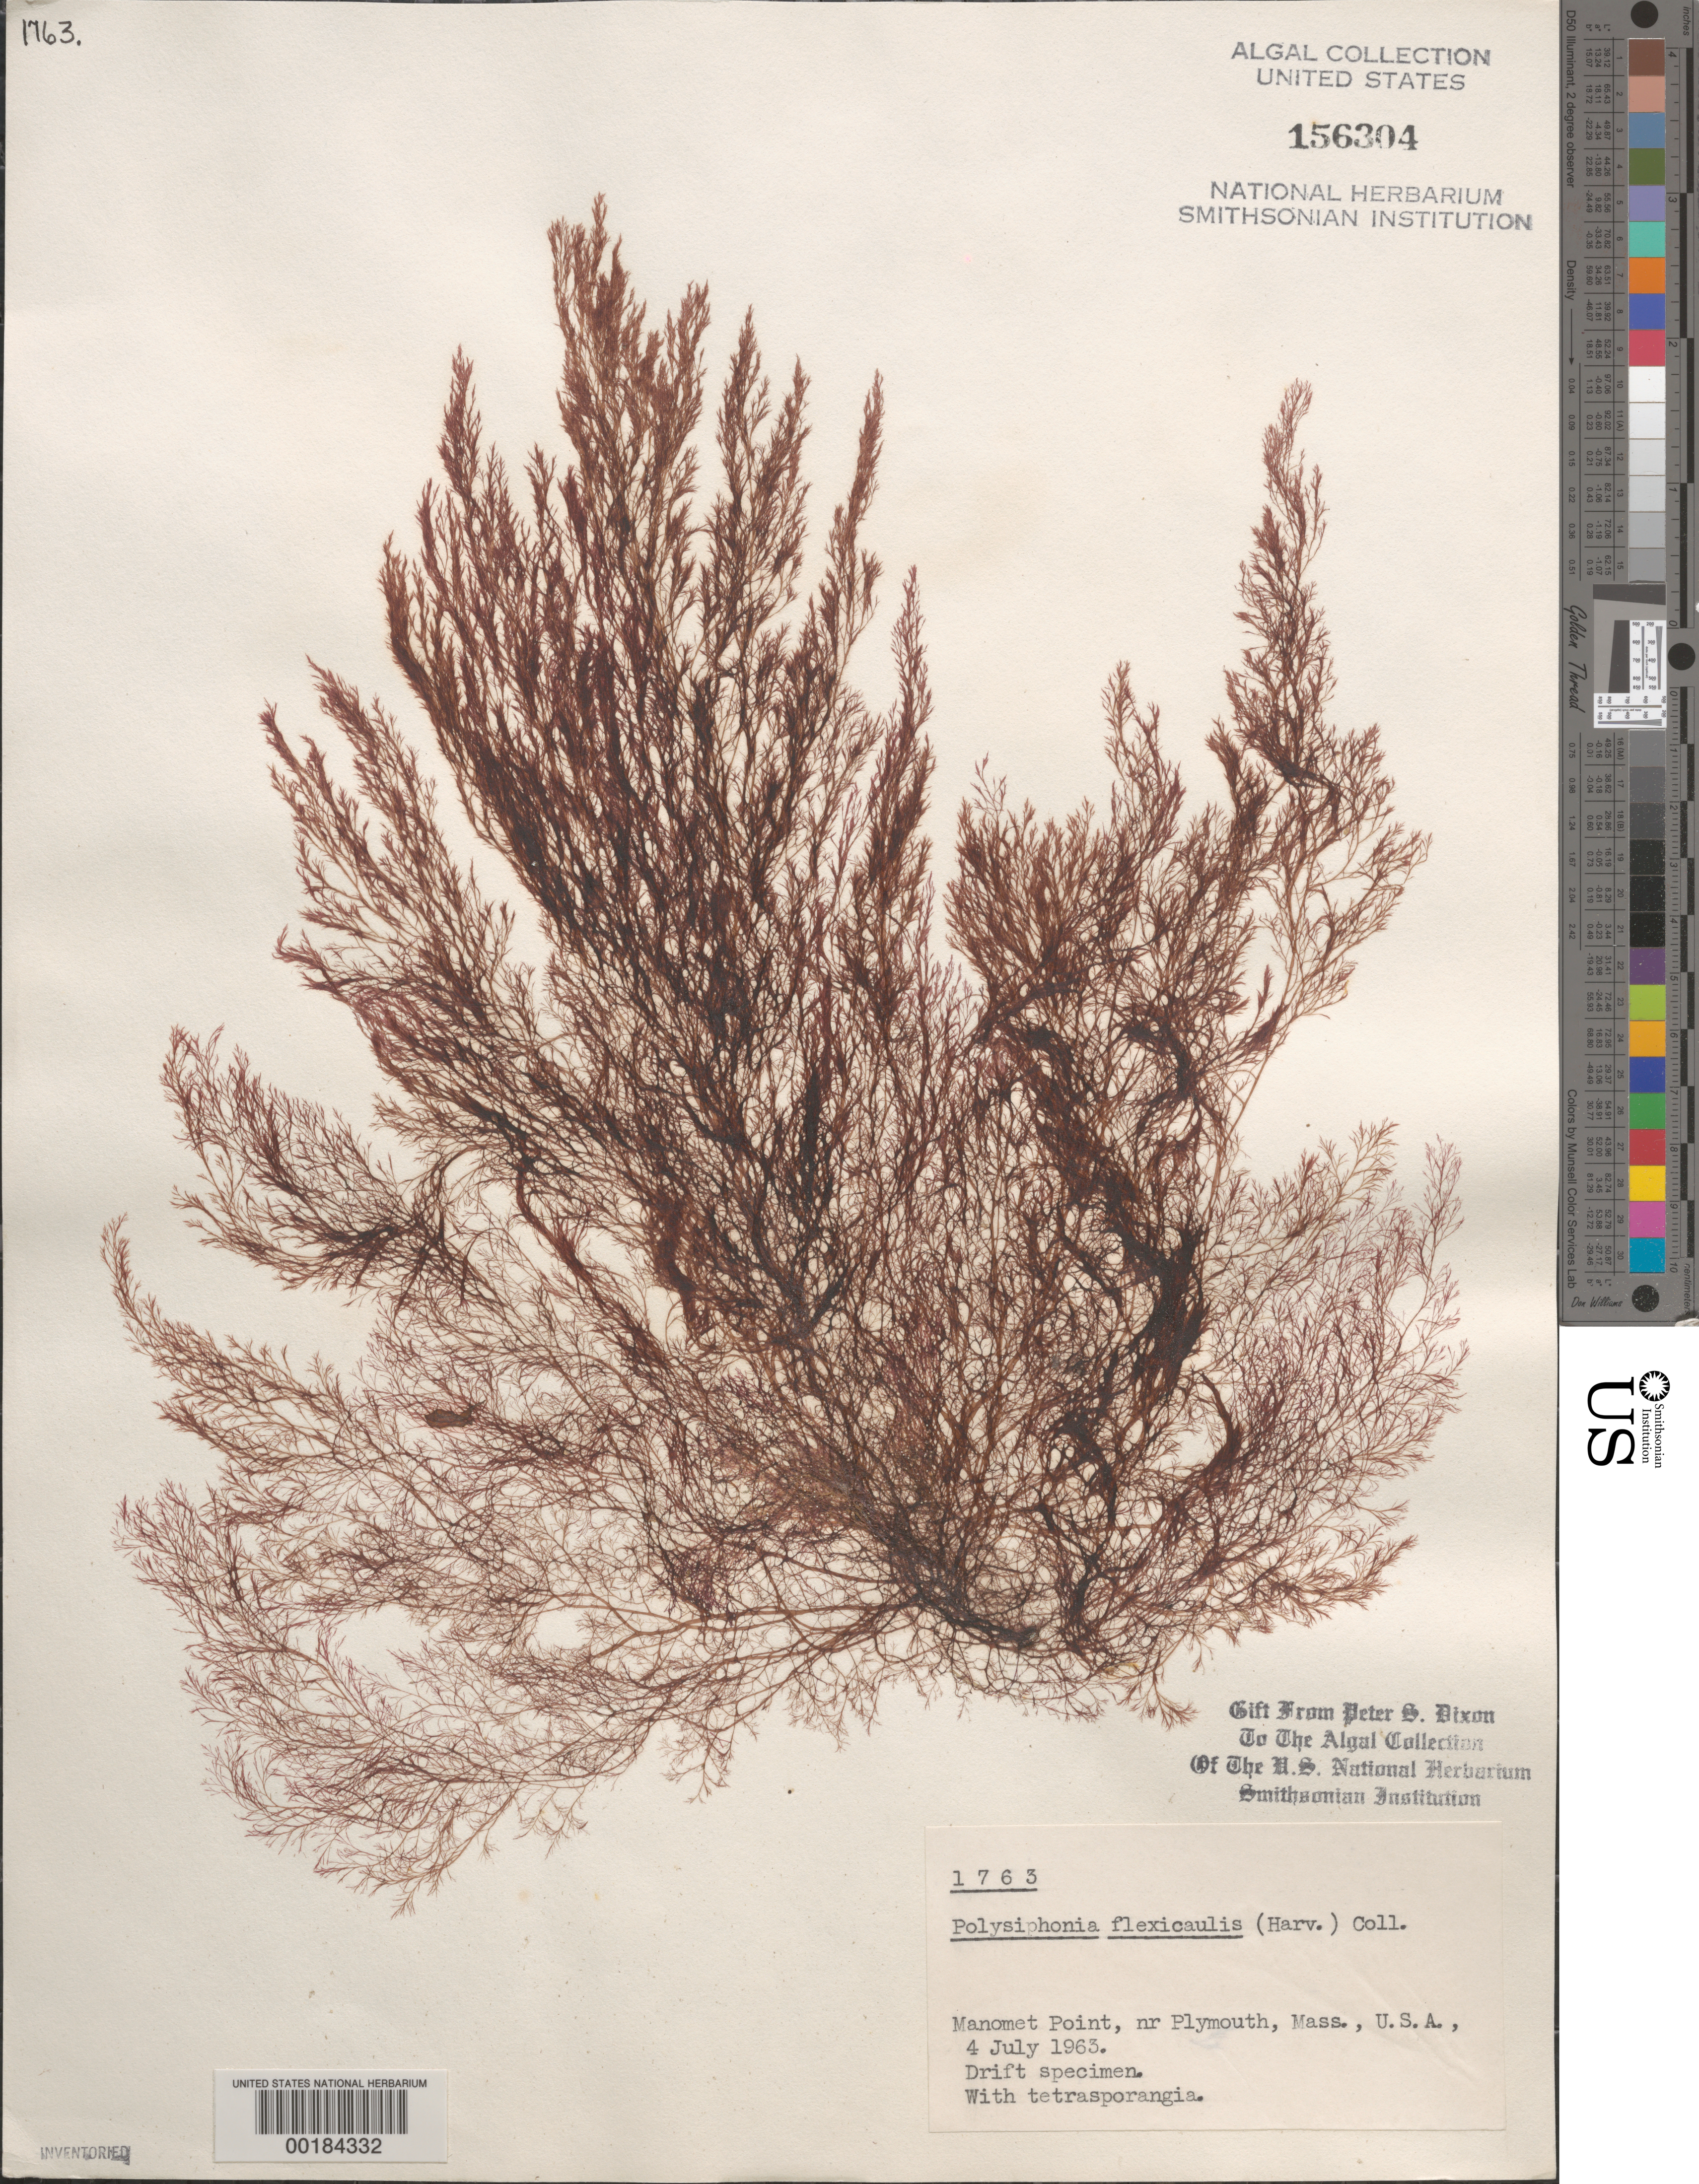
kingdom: Plantae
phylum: Rhodophyta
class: Florideophyceae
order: Ceramiales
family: Rhodomelaceae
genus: Leptosiphonia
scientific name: Leptosiphonia flexicaulis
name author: (Harv.) Savoie & G.W. Saunders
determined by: Algae name updating Project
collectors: P. S. Dixon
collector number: PSD 1763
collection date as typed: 04 Jul 1963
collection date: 1963-07-04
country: United States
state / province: Massachusetts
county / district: Plymouth County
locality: Manomet Point near Plymouth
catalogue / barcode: US 156304